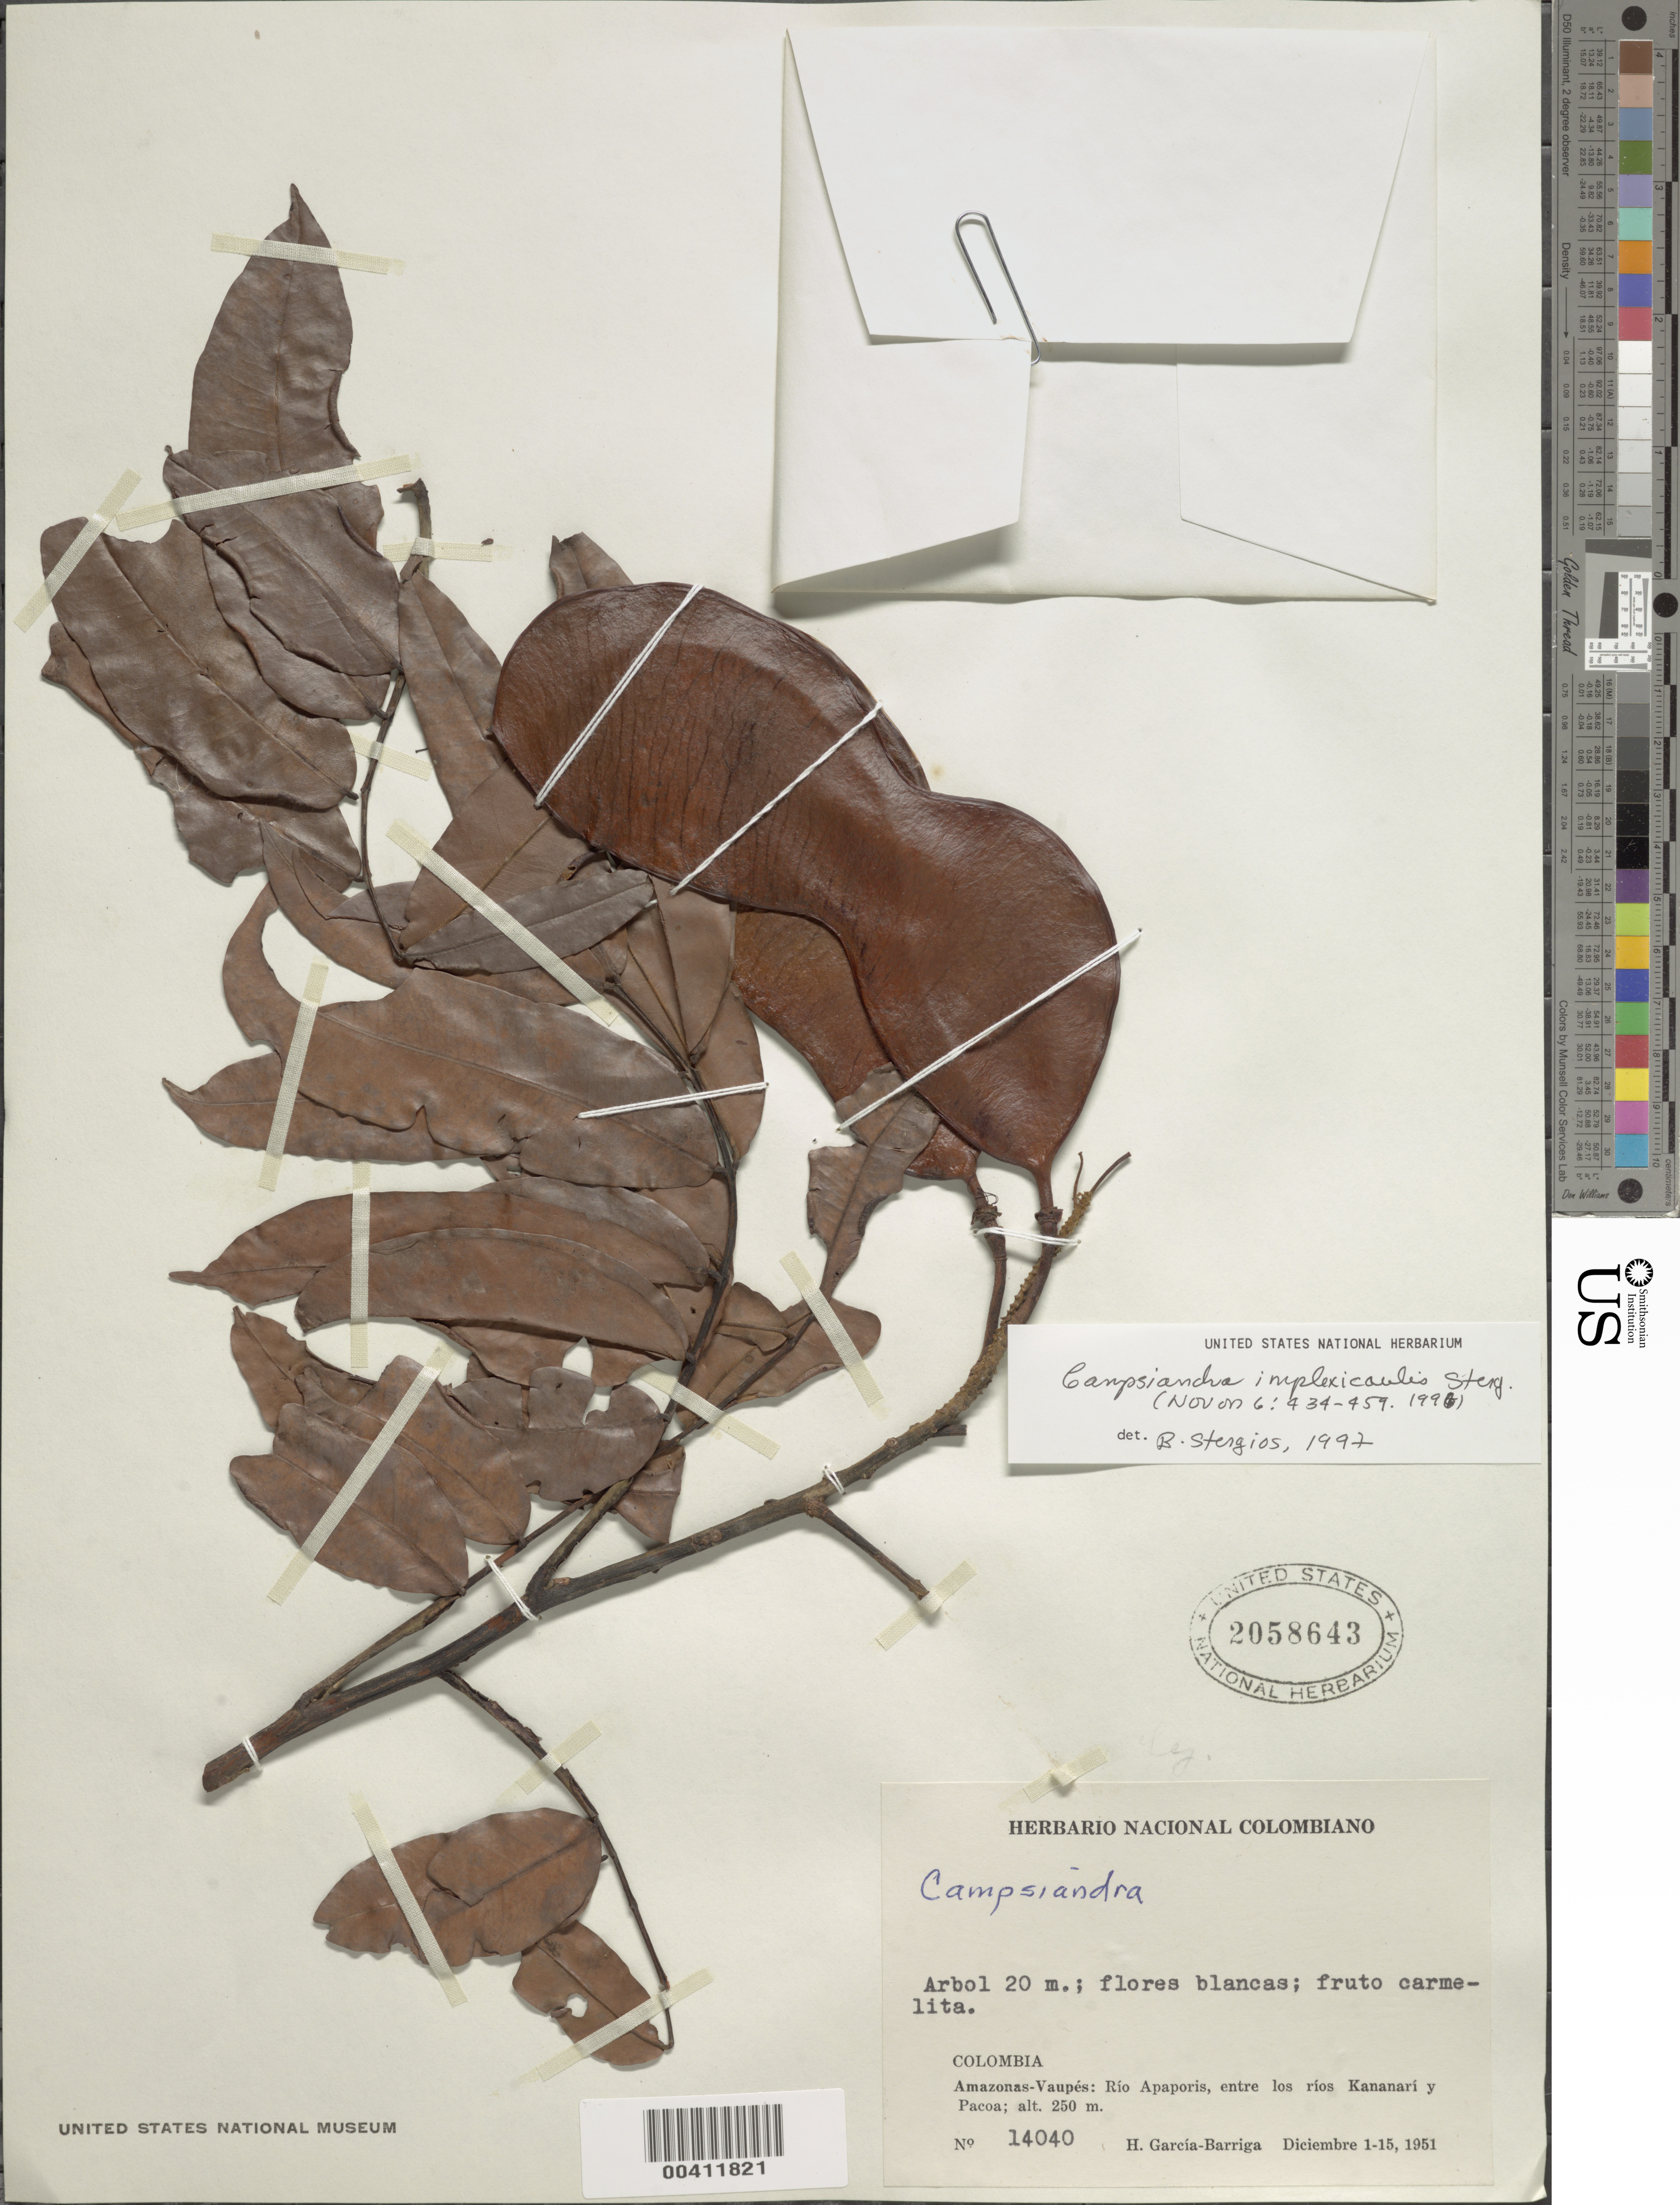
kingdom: Plantae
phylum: Tracheophyta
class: Magnoliopsida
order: Fabales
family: Fabaceae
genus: Campsiandra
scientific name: Campsiandra implexicaulis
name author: Stergios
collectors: H. García Barriga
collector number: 14040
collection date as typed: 01 Dec 1951 to 15 Dec 1951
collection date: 1951-12-01/1951-12-15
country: Colombia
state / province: Amazônas / Vaupés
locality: Rio Apaporis, entre los Rios Kananari y Pacoa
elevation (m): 250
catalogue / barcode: US 2058643